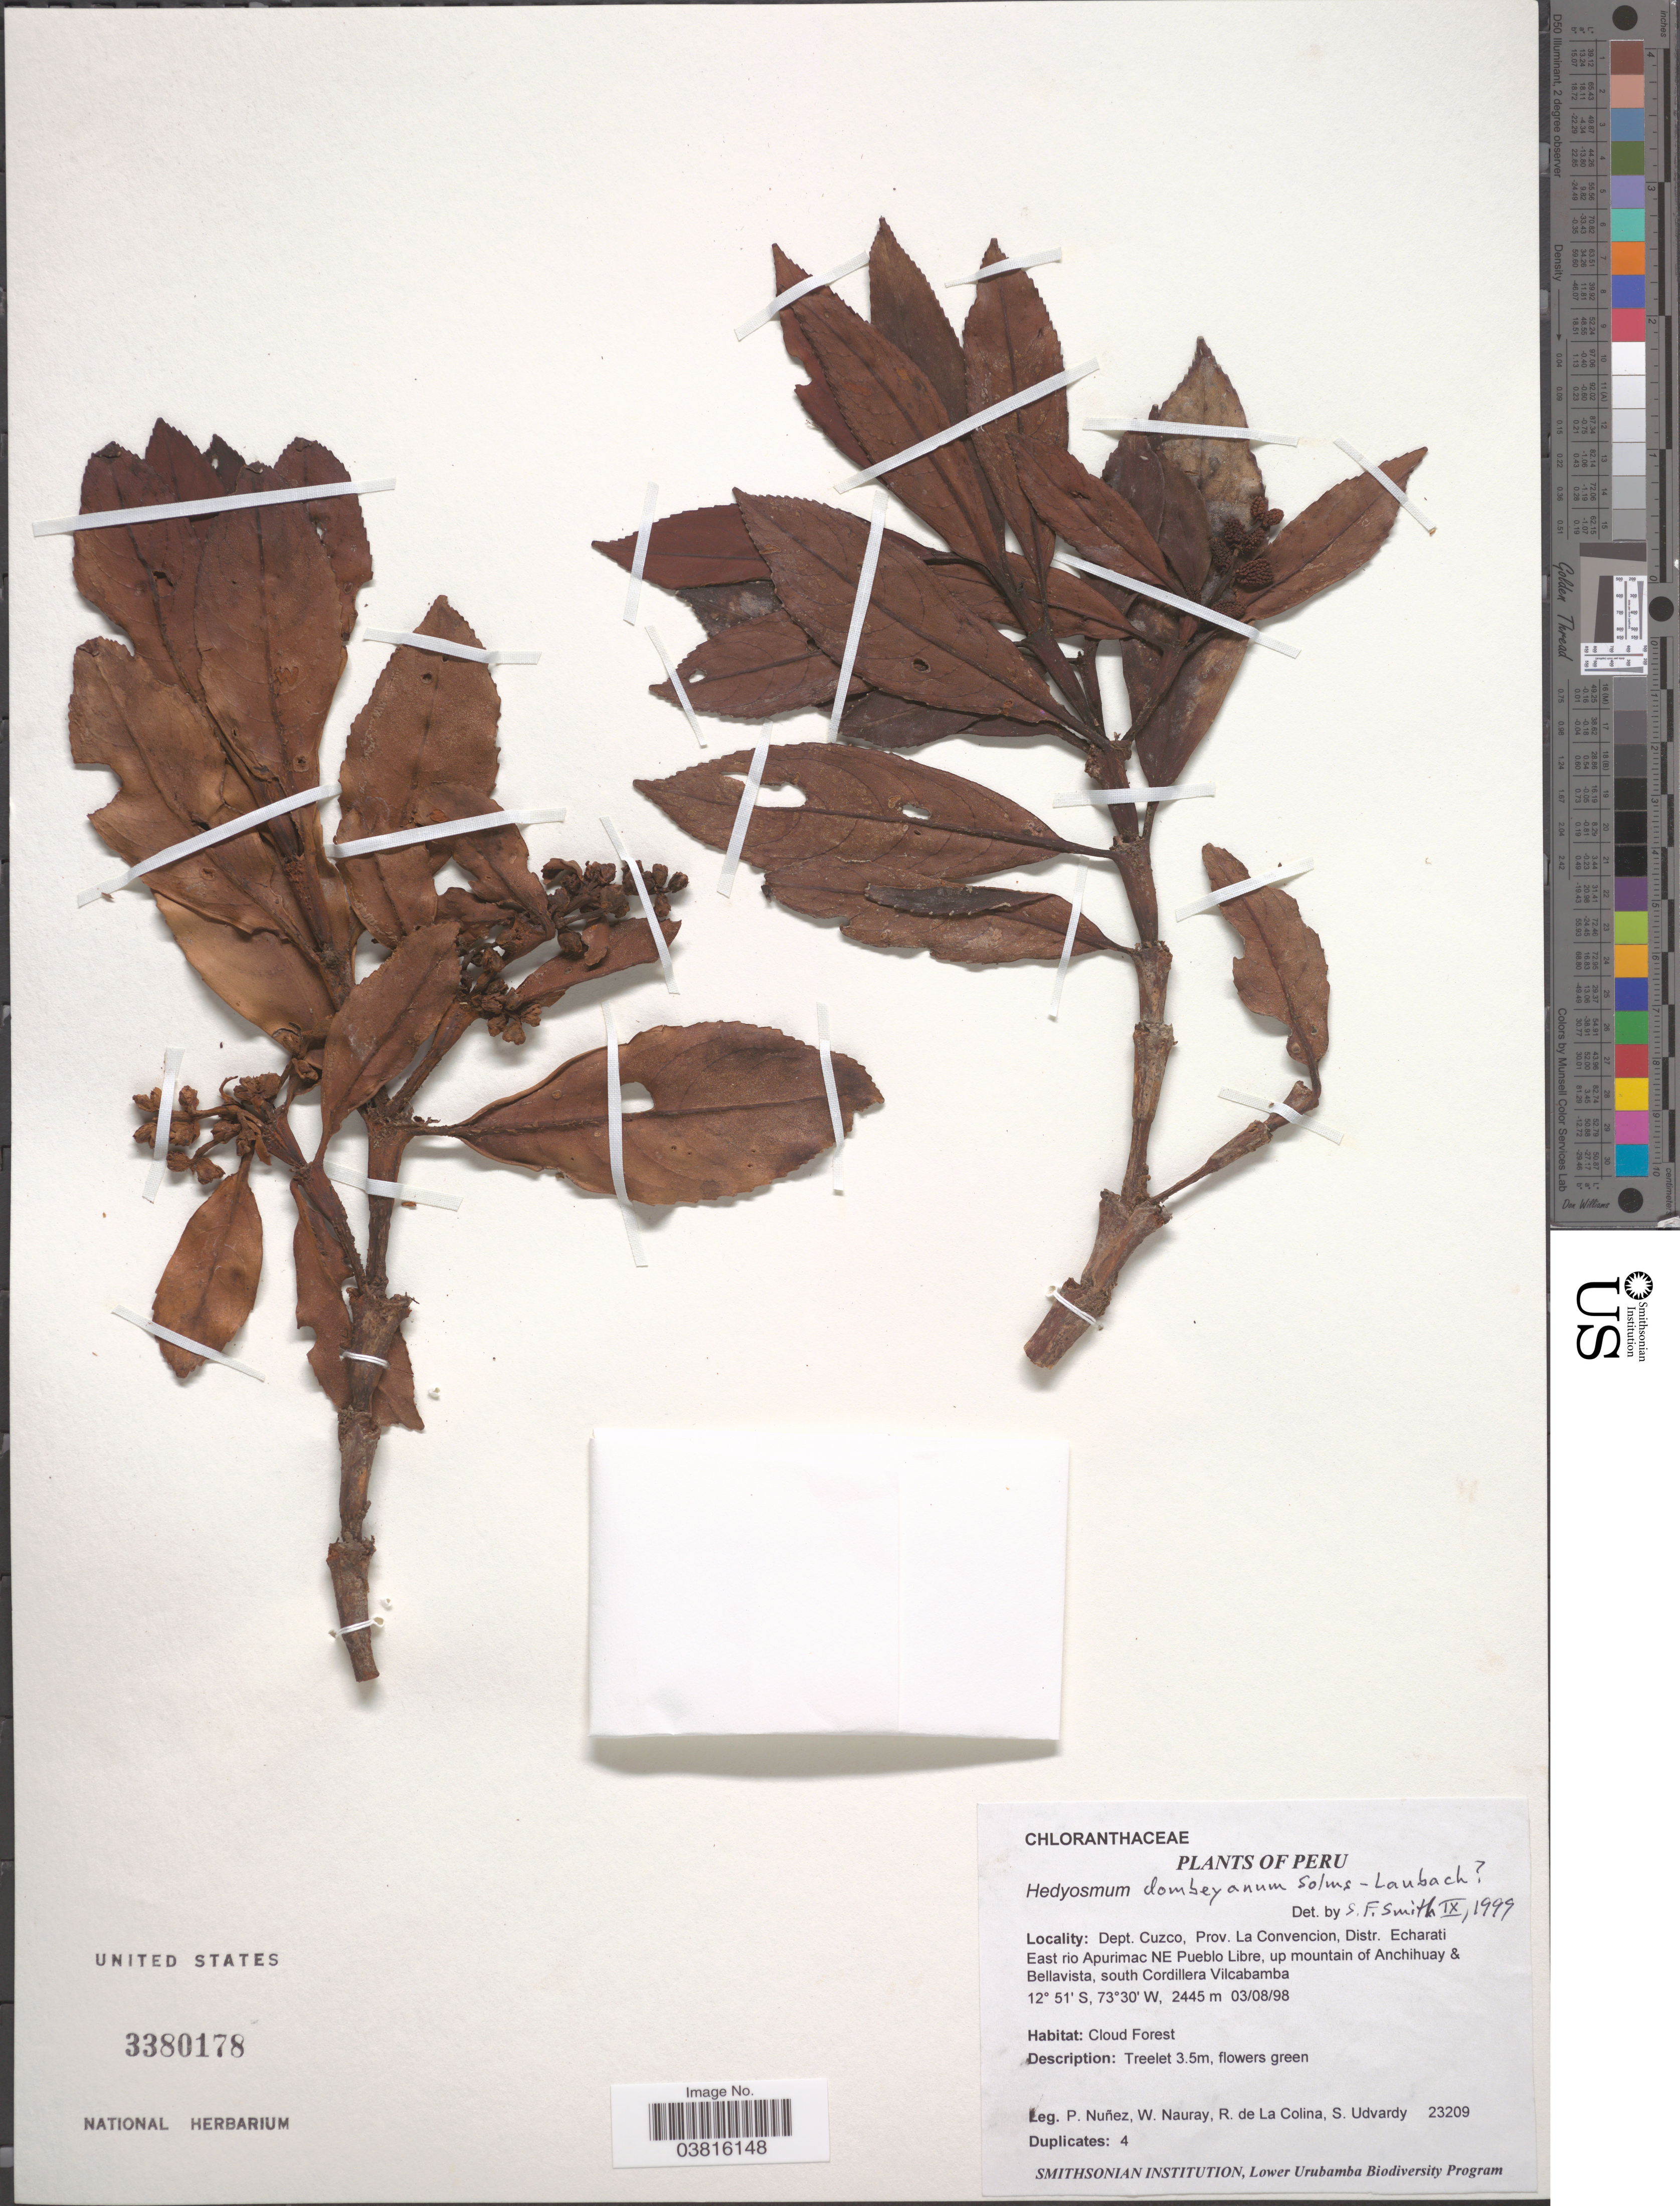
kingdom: Plantae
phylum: Tracheophyta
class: Magnoliopsida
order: Chloranthales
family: Chloranthaceae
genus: Hedyosmum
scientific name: Hedyosmum dombeyanum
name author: Solms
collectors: P. Nuñez V., W. Nauray, R. Colina & S. Udvardy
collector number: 23209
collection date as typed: Transcribed d/m/y: 3/8/98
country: Peru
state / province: Cusco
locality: Dept. Cuzco, Prov. La Convencion, Distr. Echarati. East rio Apurimac NE Pueblo Libre, up mountain of Anchihuay & Bellavista, south Cordillera Vilcabamba.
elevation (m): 2445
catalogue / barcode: US 3380178